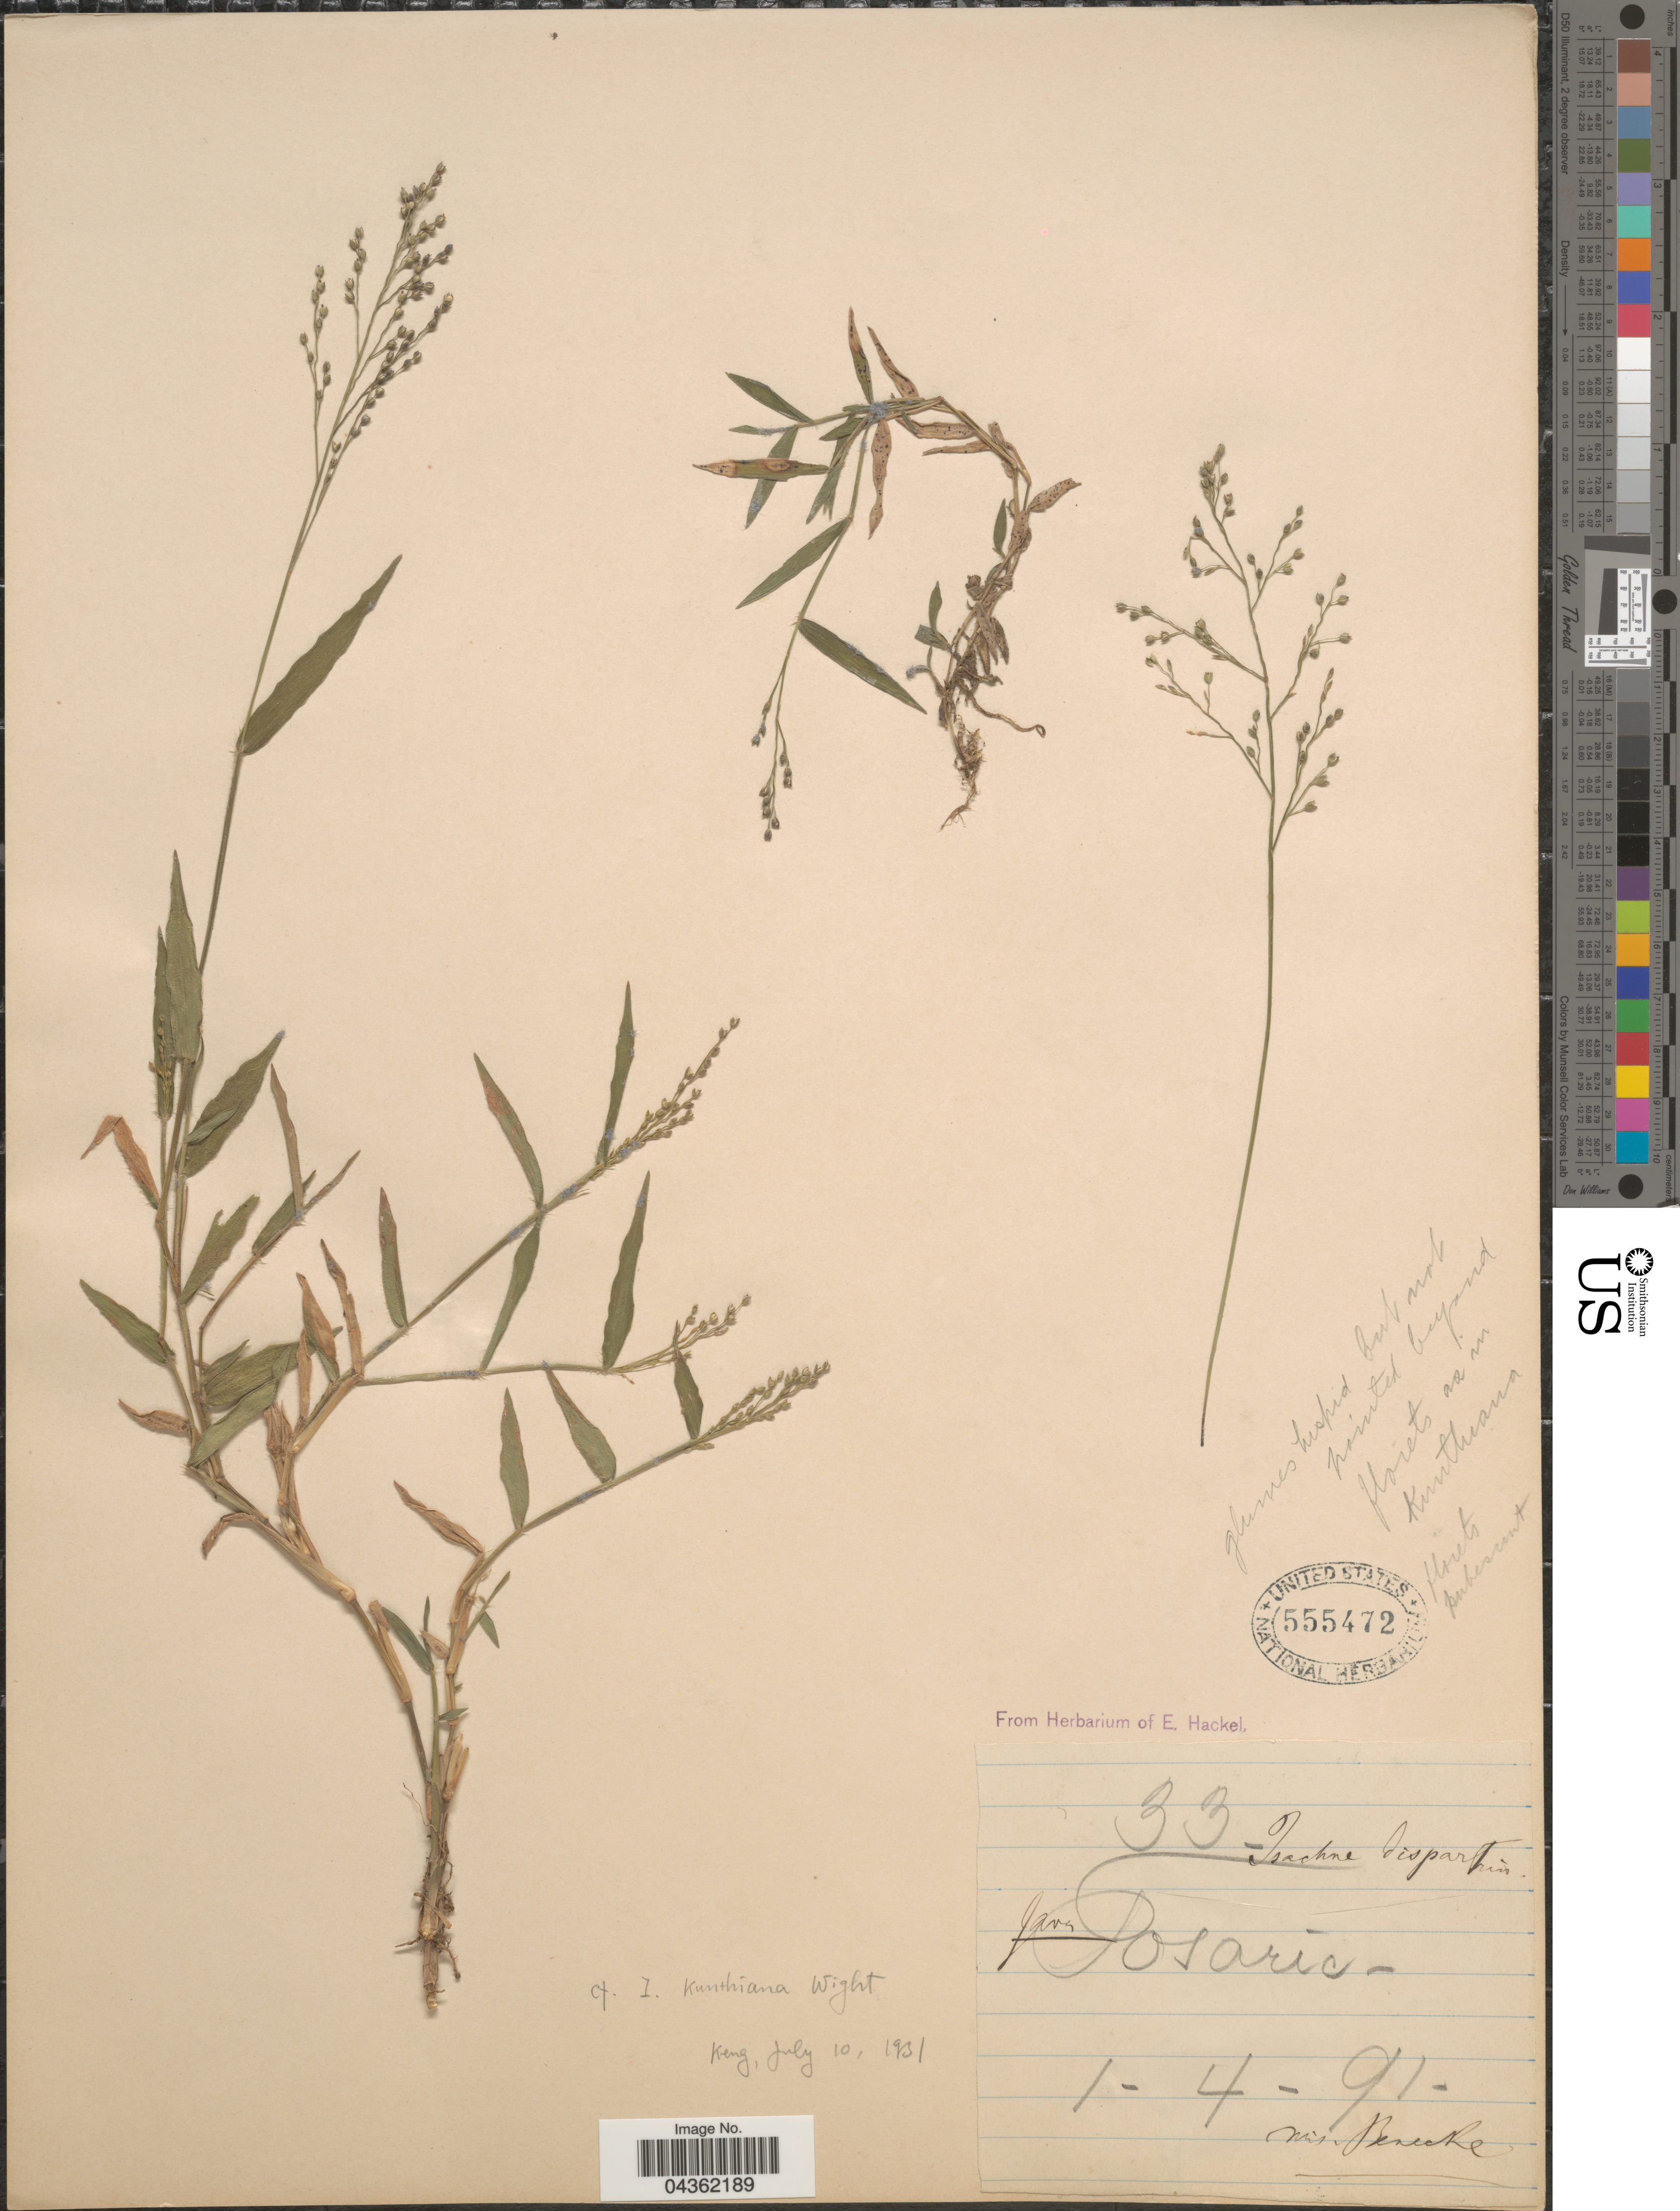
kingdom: Plantae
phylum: Tracheophyta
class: Liliopsida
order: Poales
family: Poaceae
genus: Isachne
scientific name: Isachne kunthiana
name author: (Wight & Arn. ex Steud.) Miq.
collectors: Benecke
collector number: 33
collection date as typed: Transcribed d/m/y: 1/4/91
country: Indonesia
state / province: Java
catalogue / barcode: US 555472